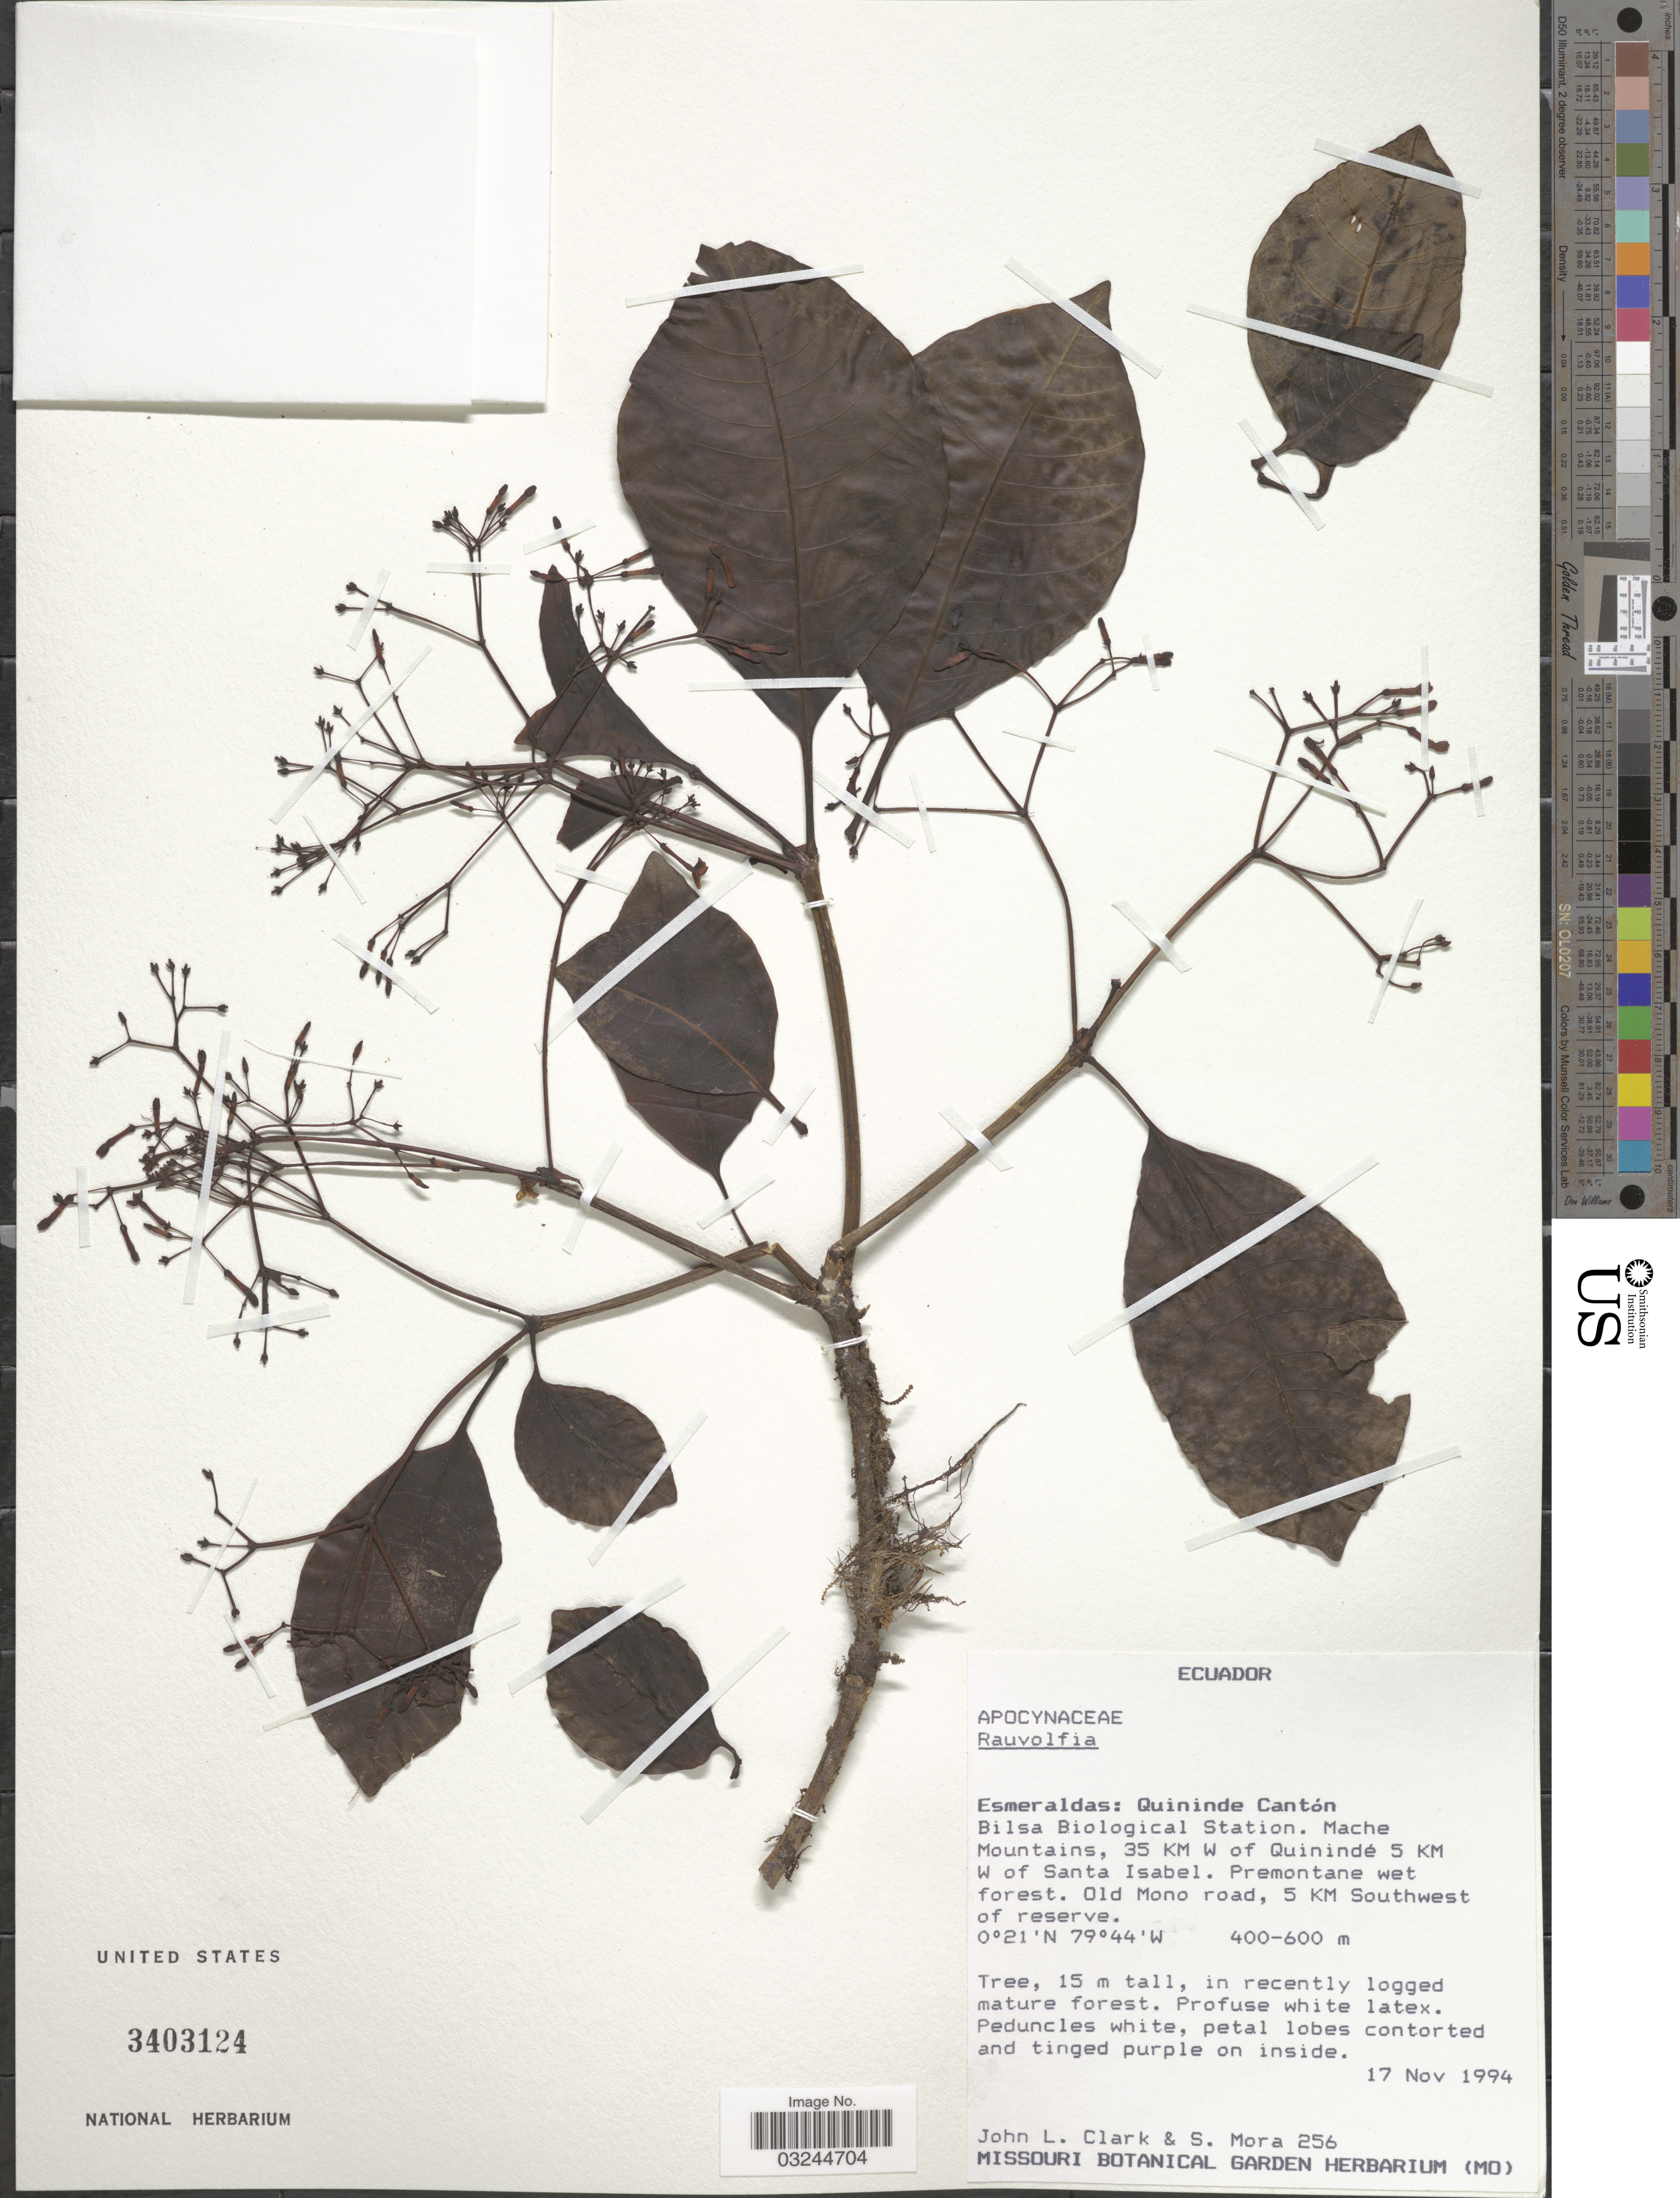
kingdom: Plantae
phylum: Tracheophyta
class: Magnoliopsida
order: Gentianales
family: Apocynaceae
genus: Rauvolfia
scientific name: Rauvolfia sp.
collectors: J. L. Clark & S. Mora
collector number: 256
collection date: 1994-11-17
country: Ecuador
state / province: Esmeraldas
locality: Quininde Cantón. Bilsa Biological Station. Mache Mountains, 35 KM W of Quinindé 5 KM W of Santa Isabel. Old Mono road, 5 KM Southwest of reserve.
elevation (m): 400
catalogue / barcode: US 3403124